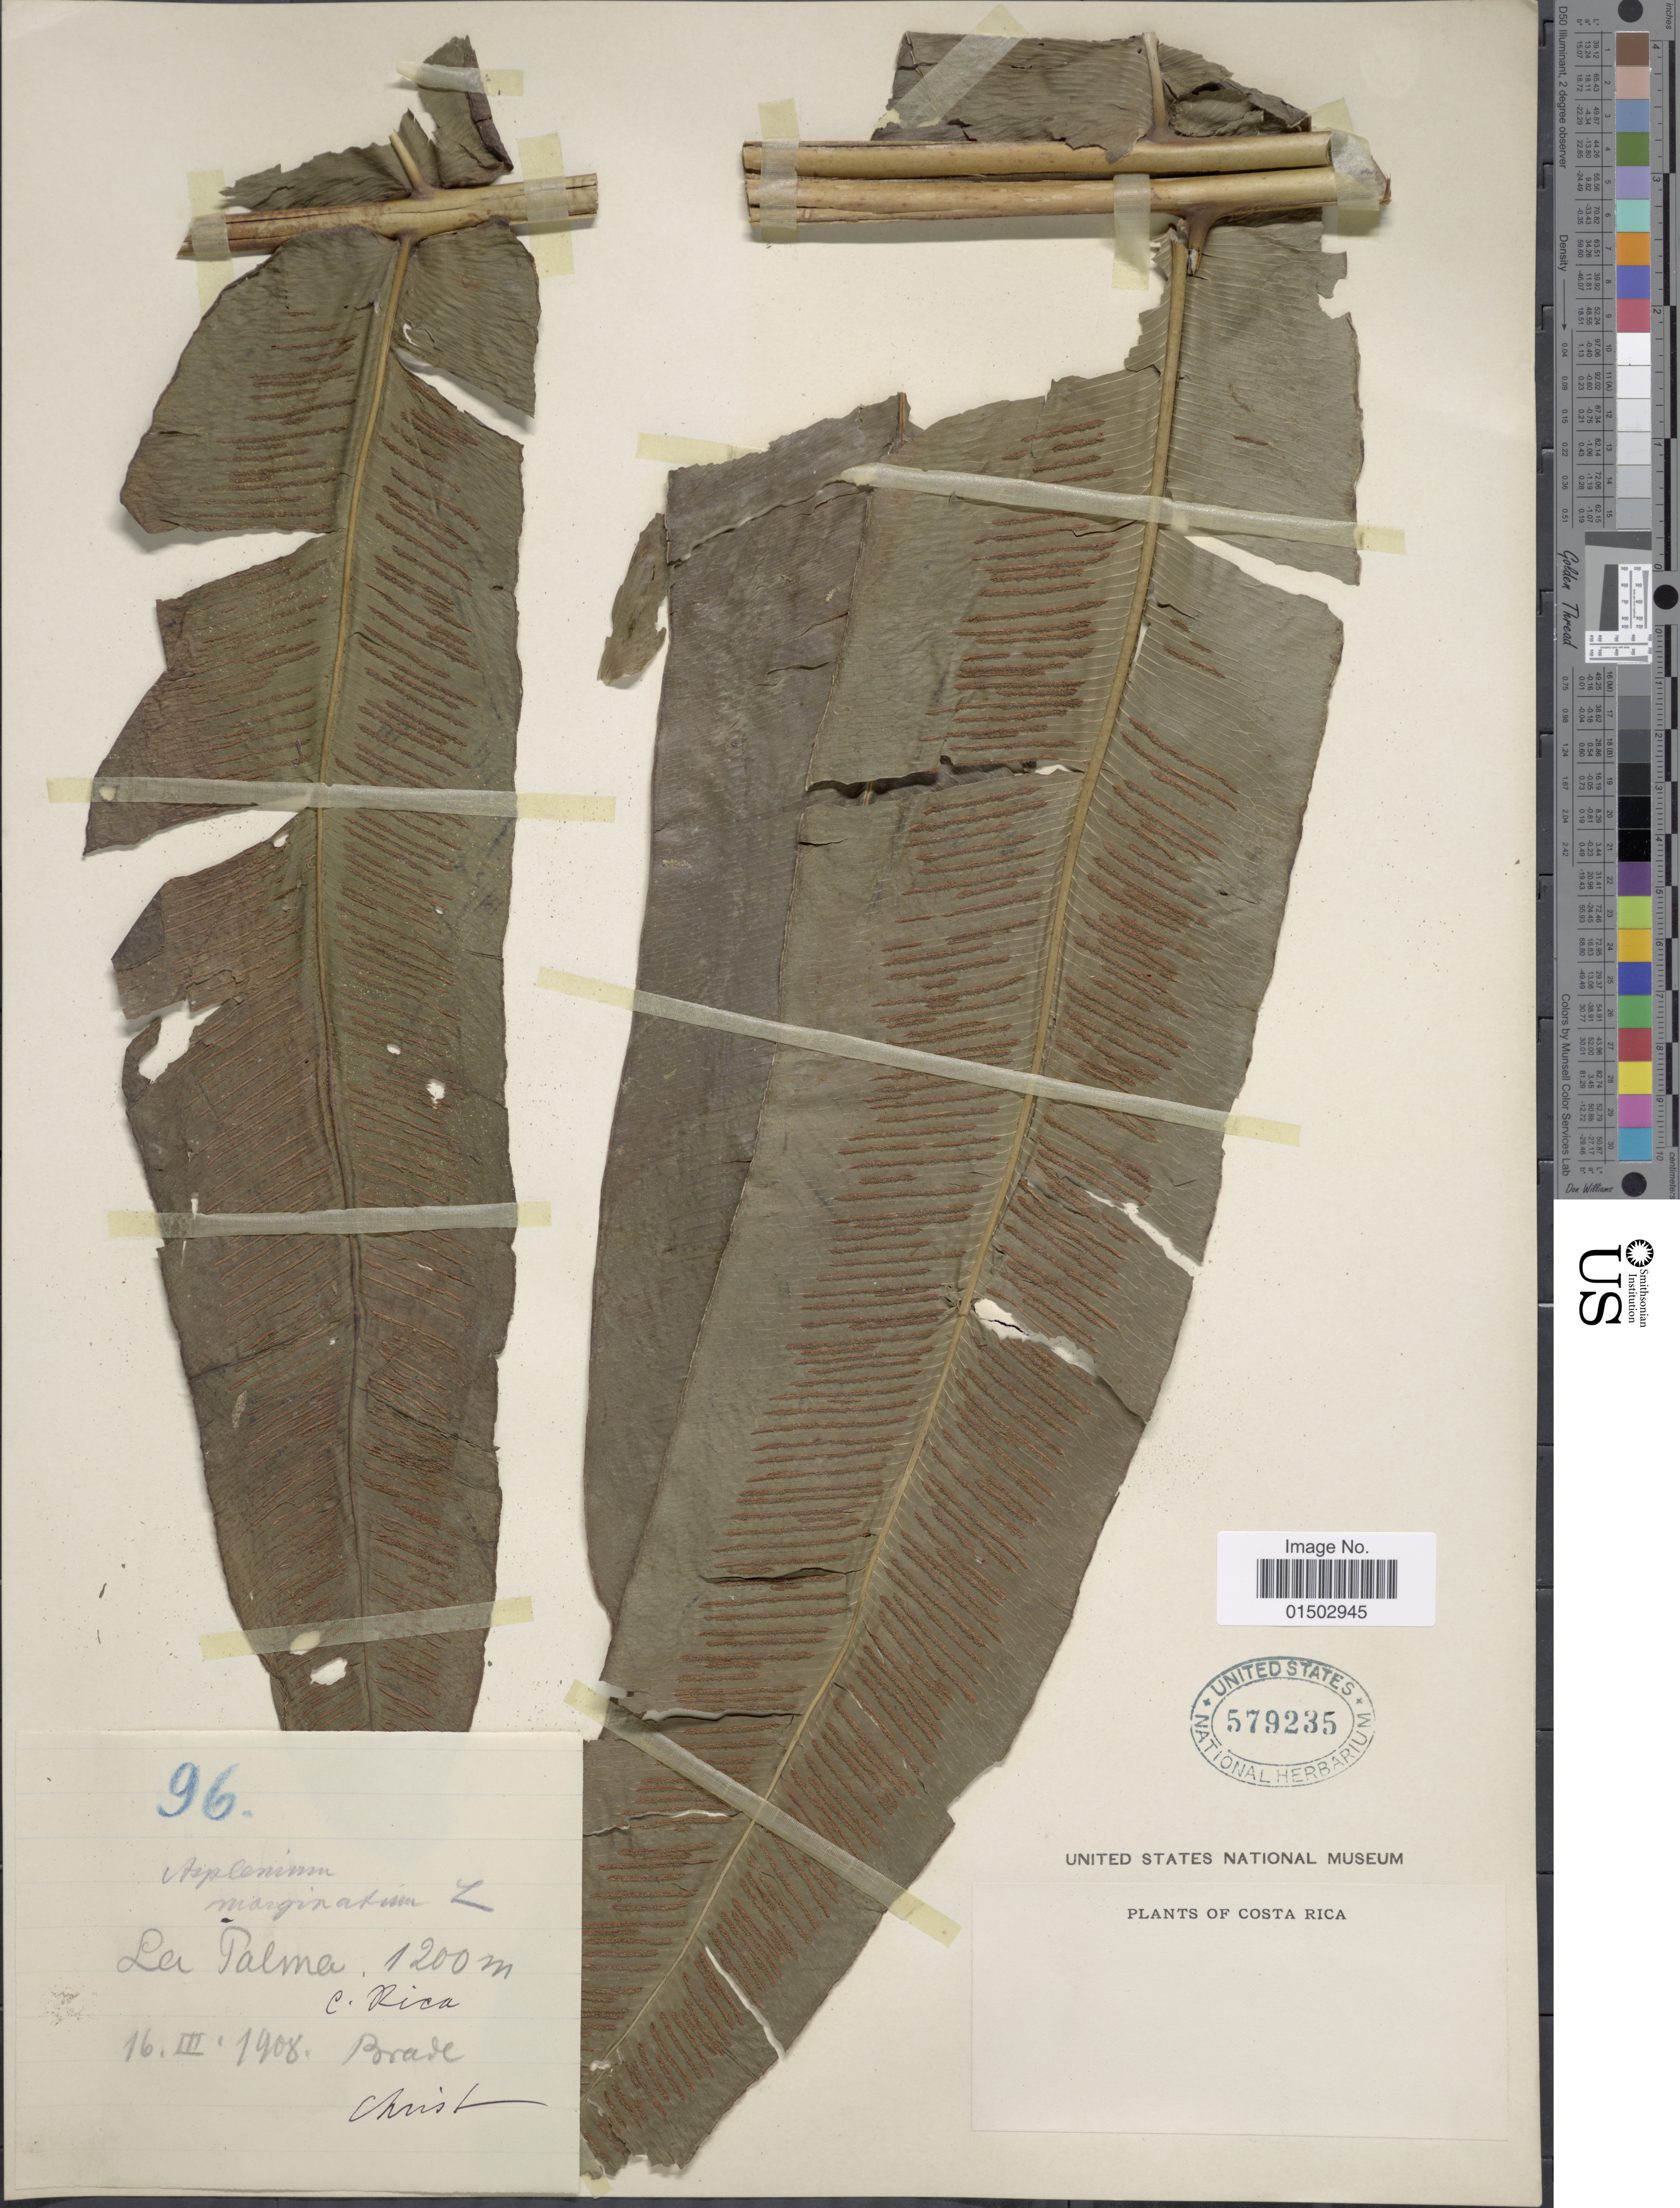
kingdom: Plantae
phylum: Tracheophyta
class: Polypodiopsida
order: Polypodiales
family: Hemidictyaceae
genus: Hemidictyum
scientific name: Hemidictyum marginatum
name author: (L.) C. Presl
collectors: Christ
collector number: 96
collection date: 1908-03-16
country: Costa Rica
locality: La Palma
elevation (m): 1200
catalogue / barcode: US 579235